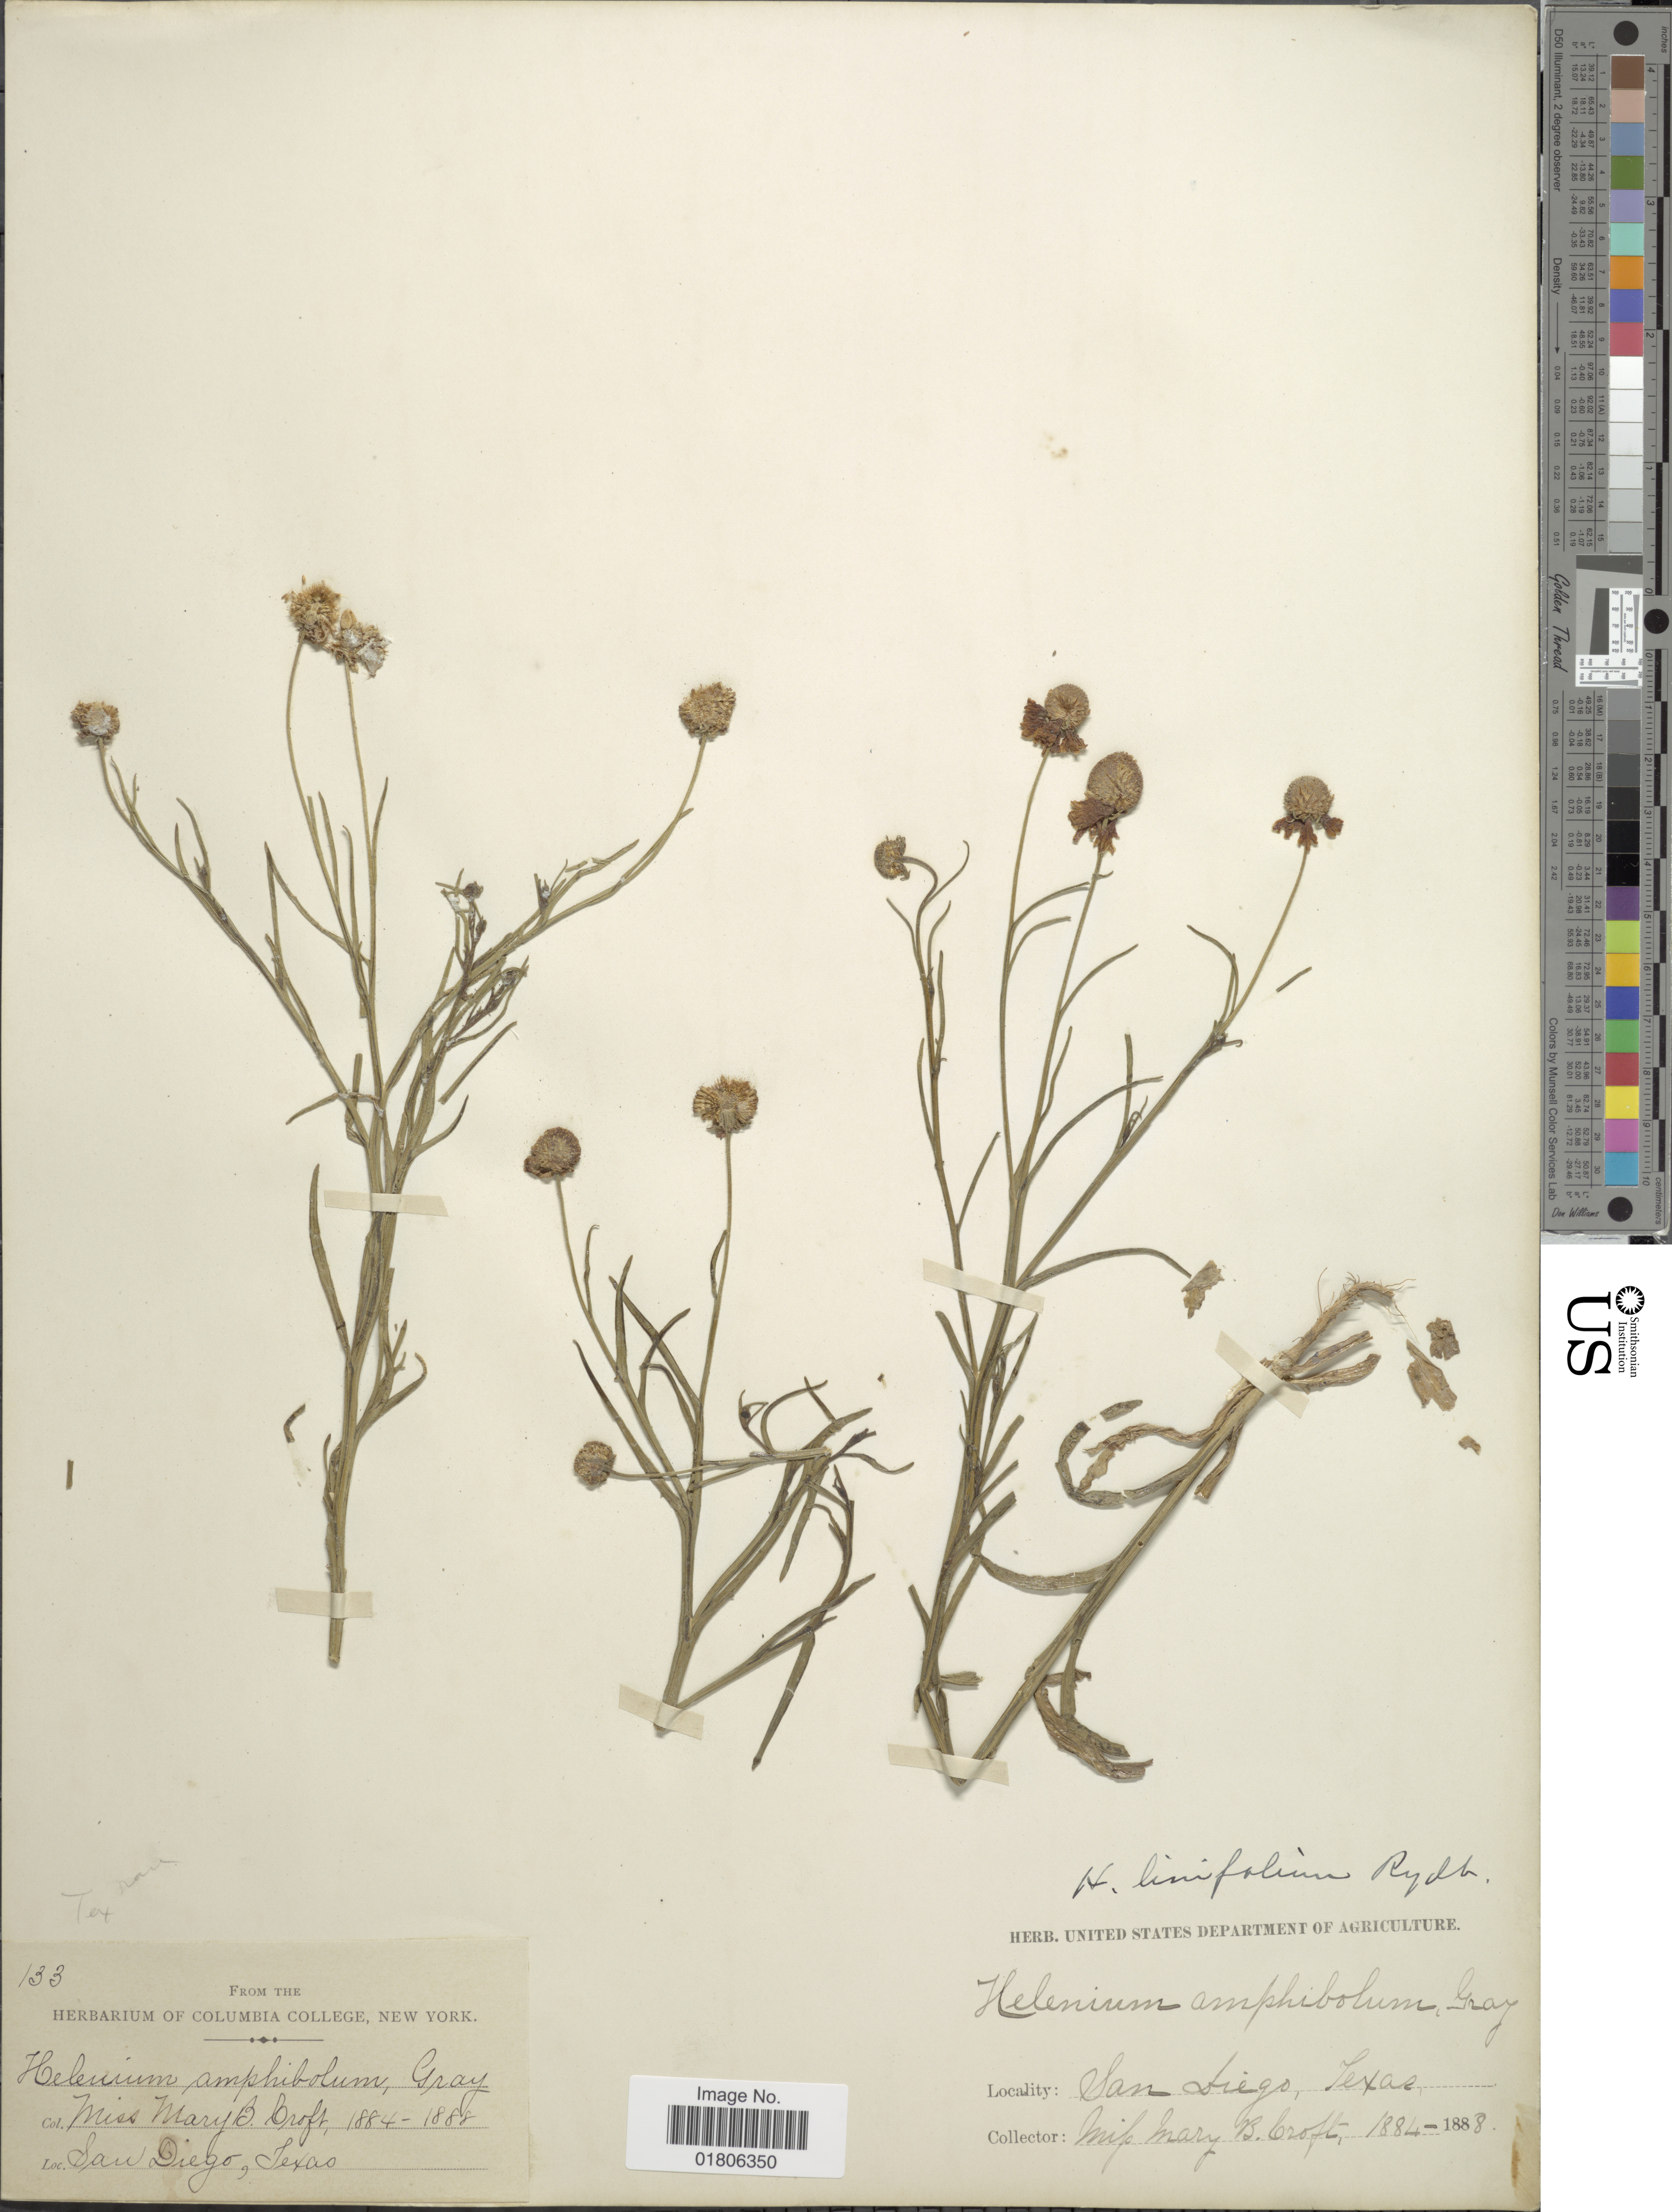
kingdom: Plantae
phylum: Tracheophyta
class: Magnoliopsida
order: Asterales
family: Asteraceae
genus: Helenium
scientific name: Helenium linifolium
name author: Rydb.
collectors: M. Croft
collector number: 133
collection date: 1884/1888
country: United States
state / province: Texas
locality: San Diego